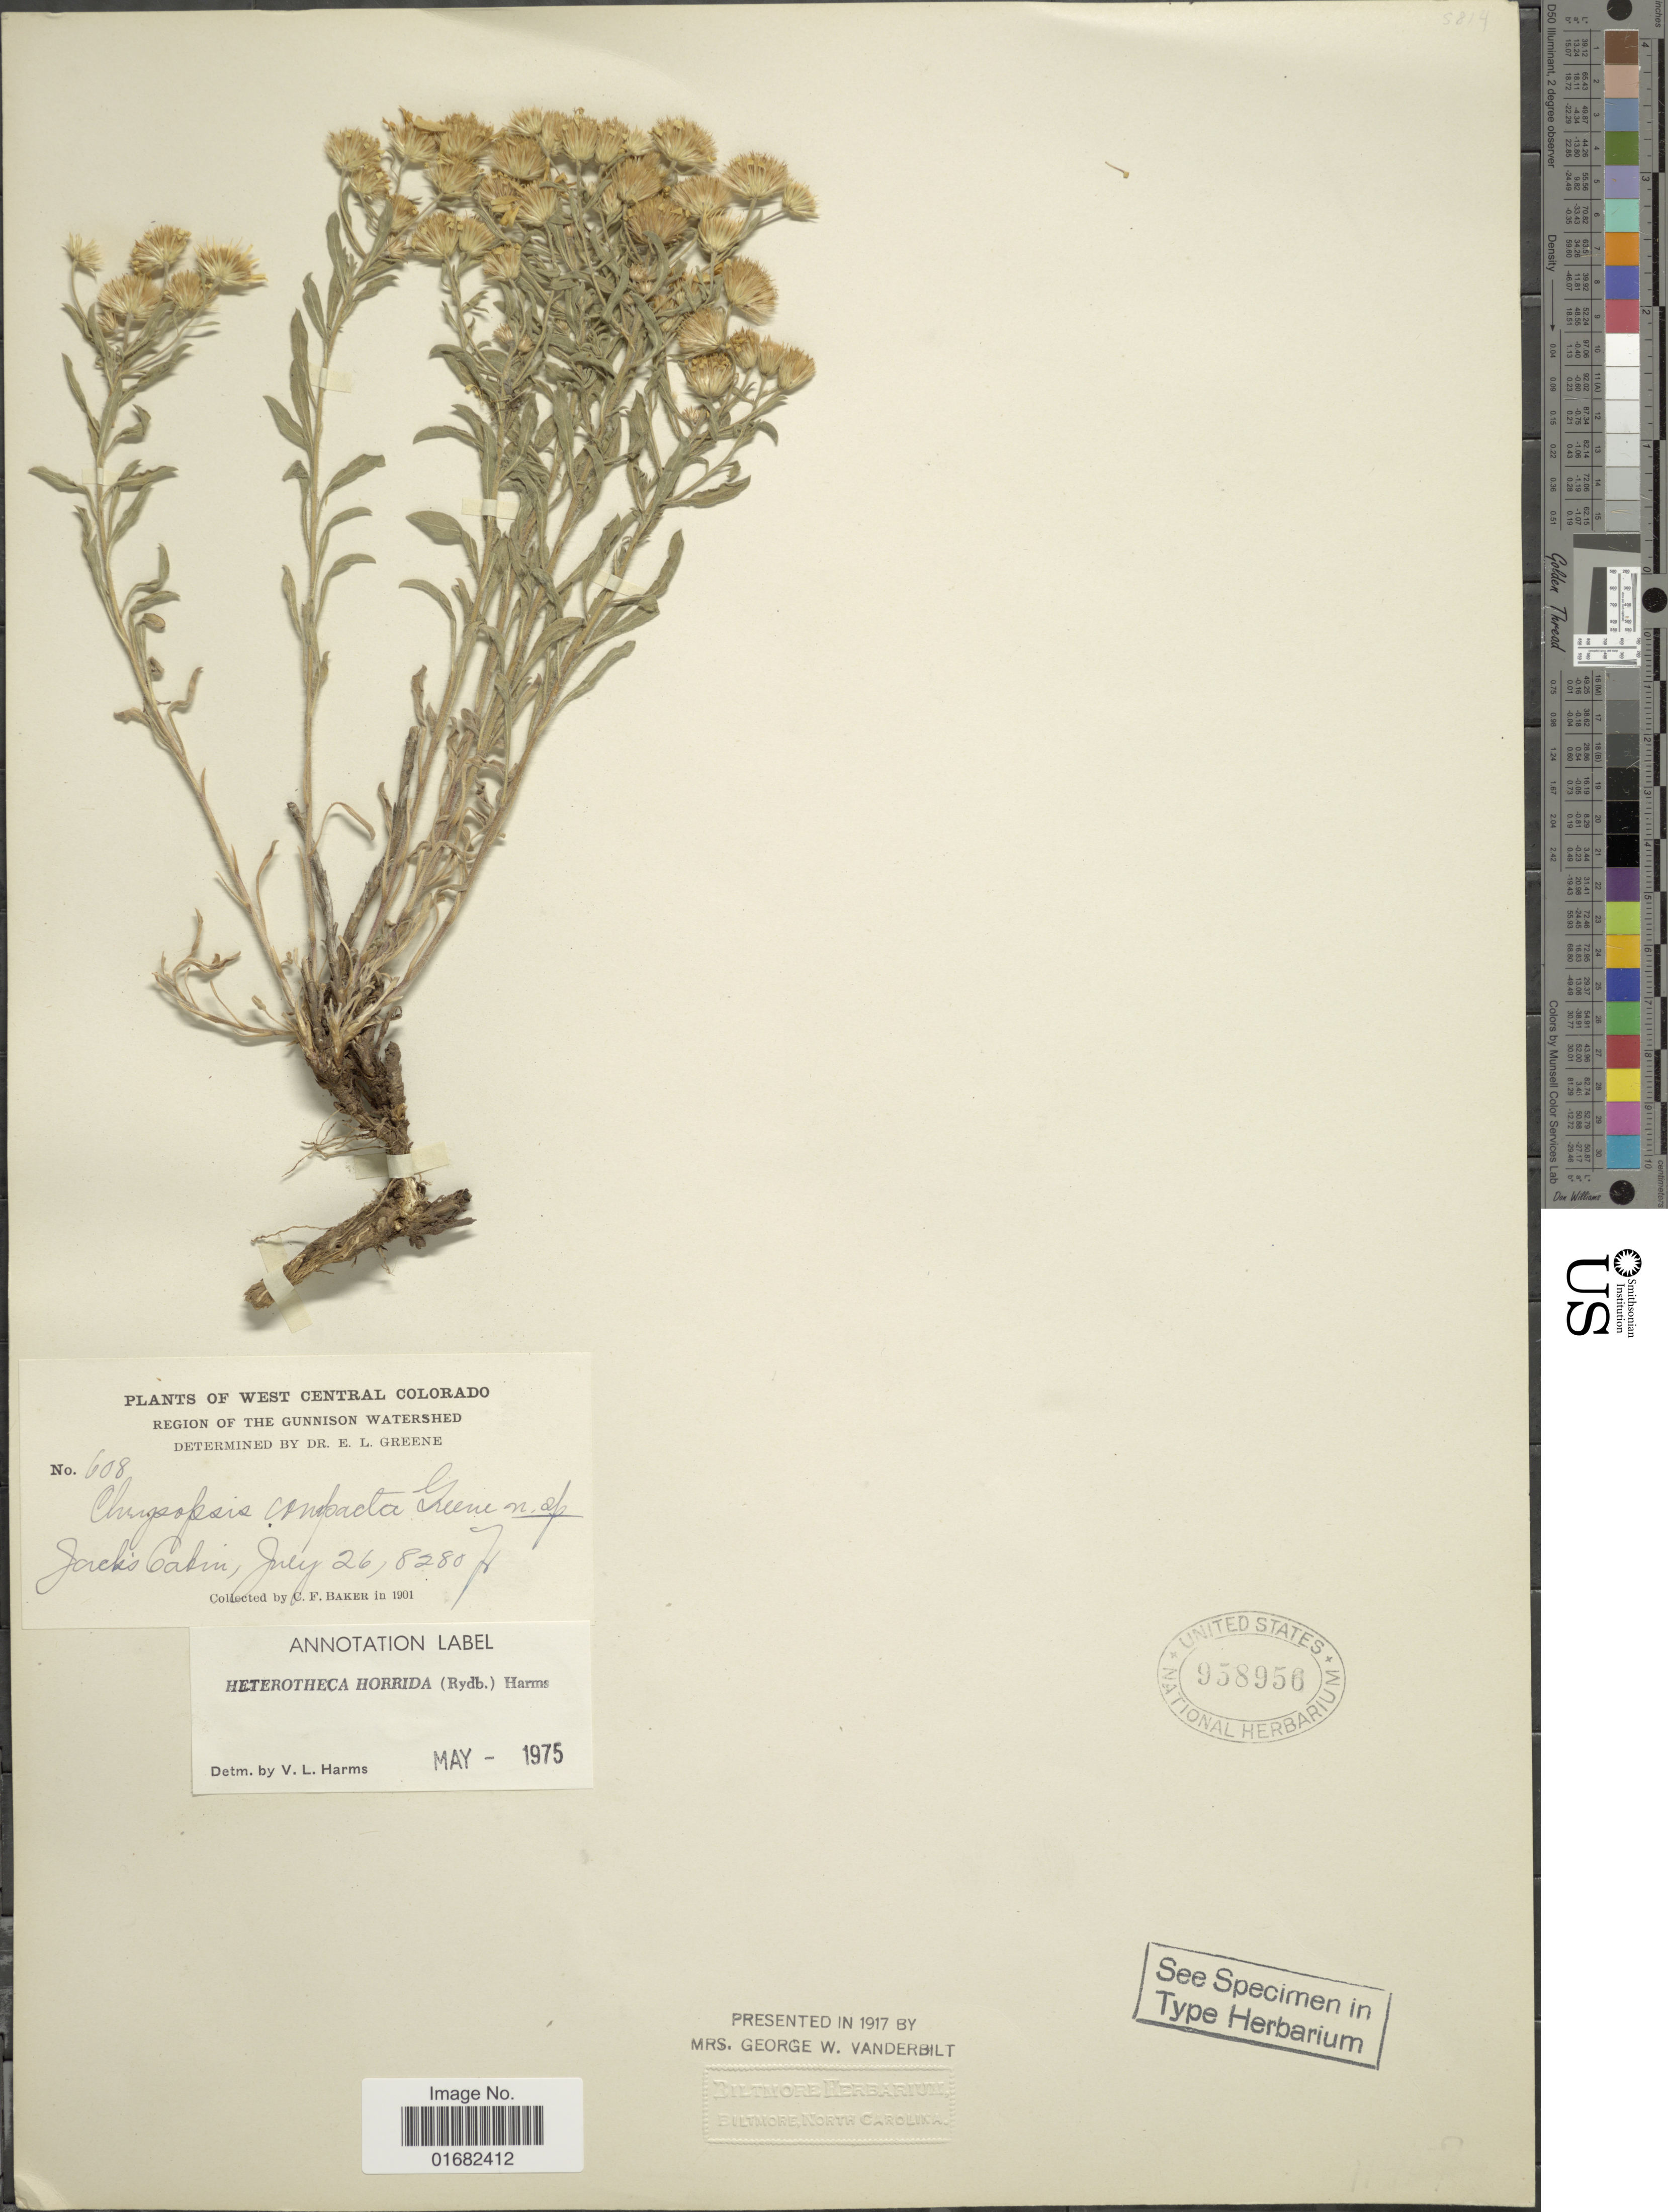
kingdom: Plantae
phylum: Tracheophyta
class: Magnoliopsida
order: Asterales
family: Asteraceae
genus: Heterotheca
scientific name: Heterotheca horrida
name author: (Rydb.) V.L. Harms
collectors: C. F. Baker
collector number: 608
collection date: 1901-07-26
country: United States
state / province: Colorado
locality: West Central Colorado. Region of the Gunnison Watershed. Jack's Cabin.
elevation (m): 2524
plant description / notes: Corrected " Jack's Cakin" to "Jack's Cabin."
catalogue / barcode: US 958956